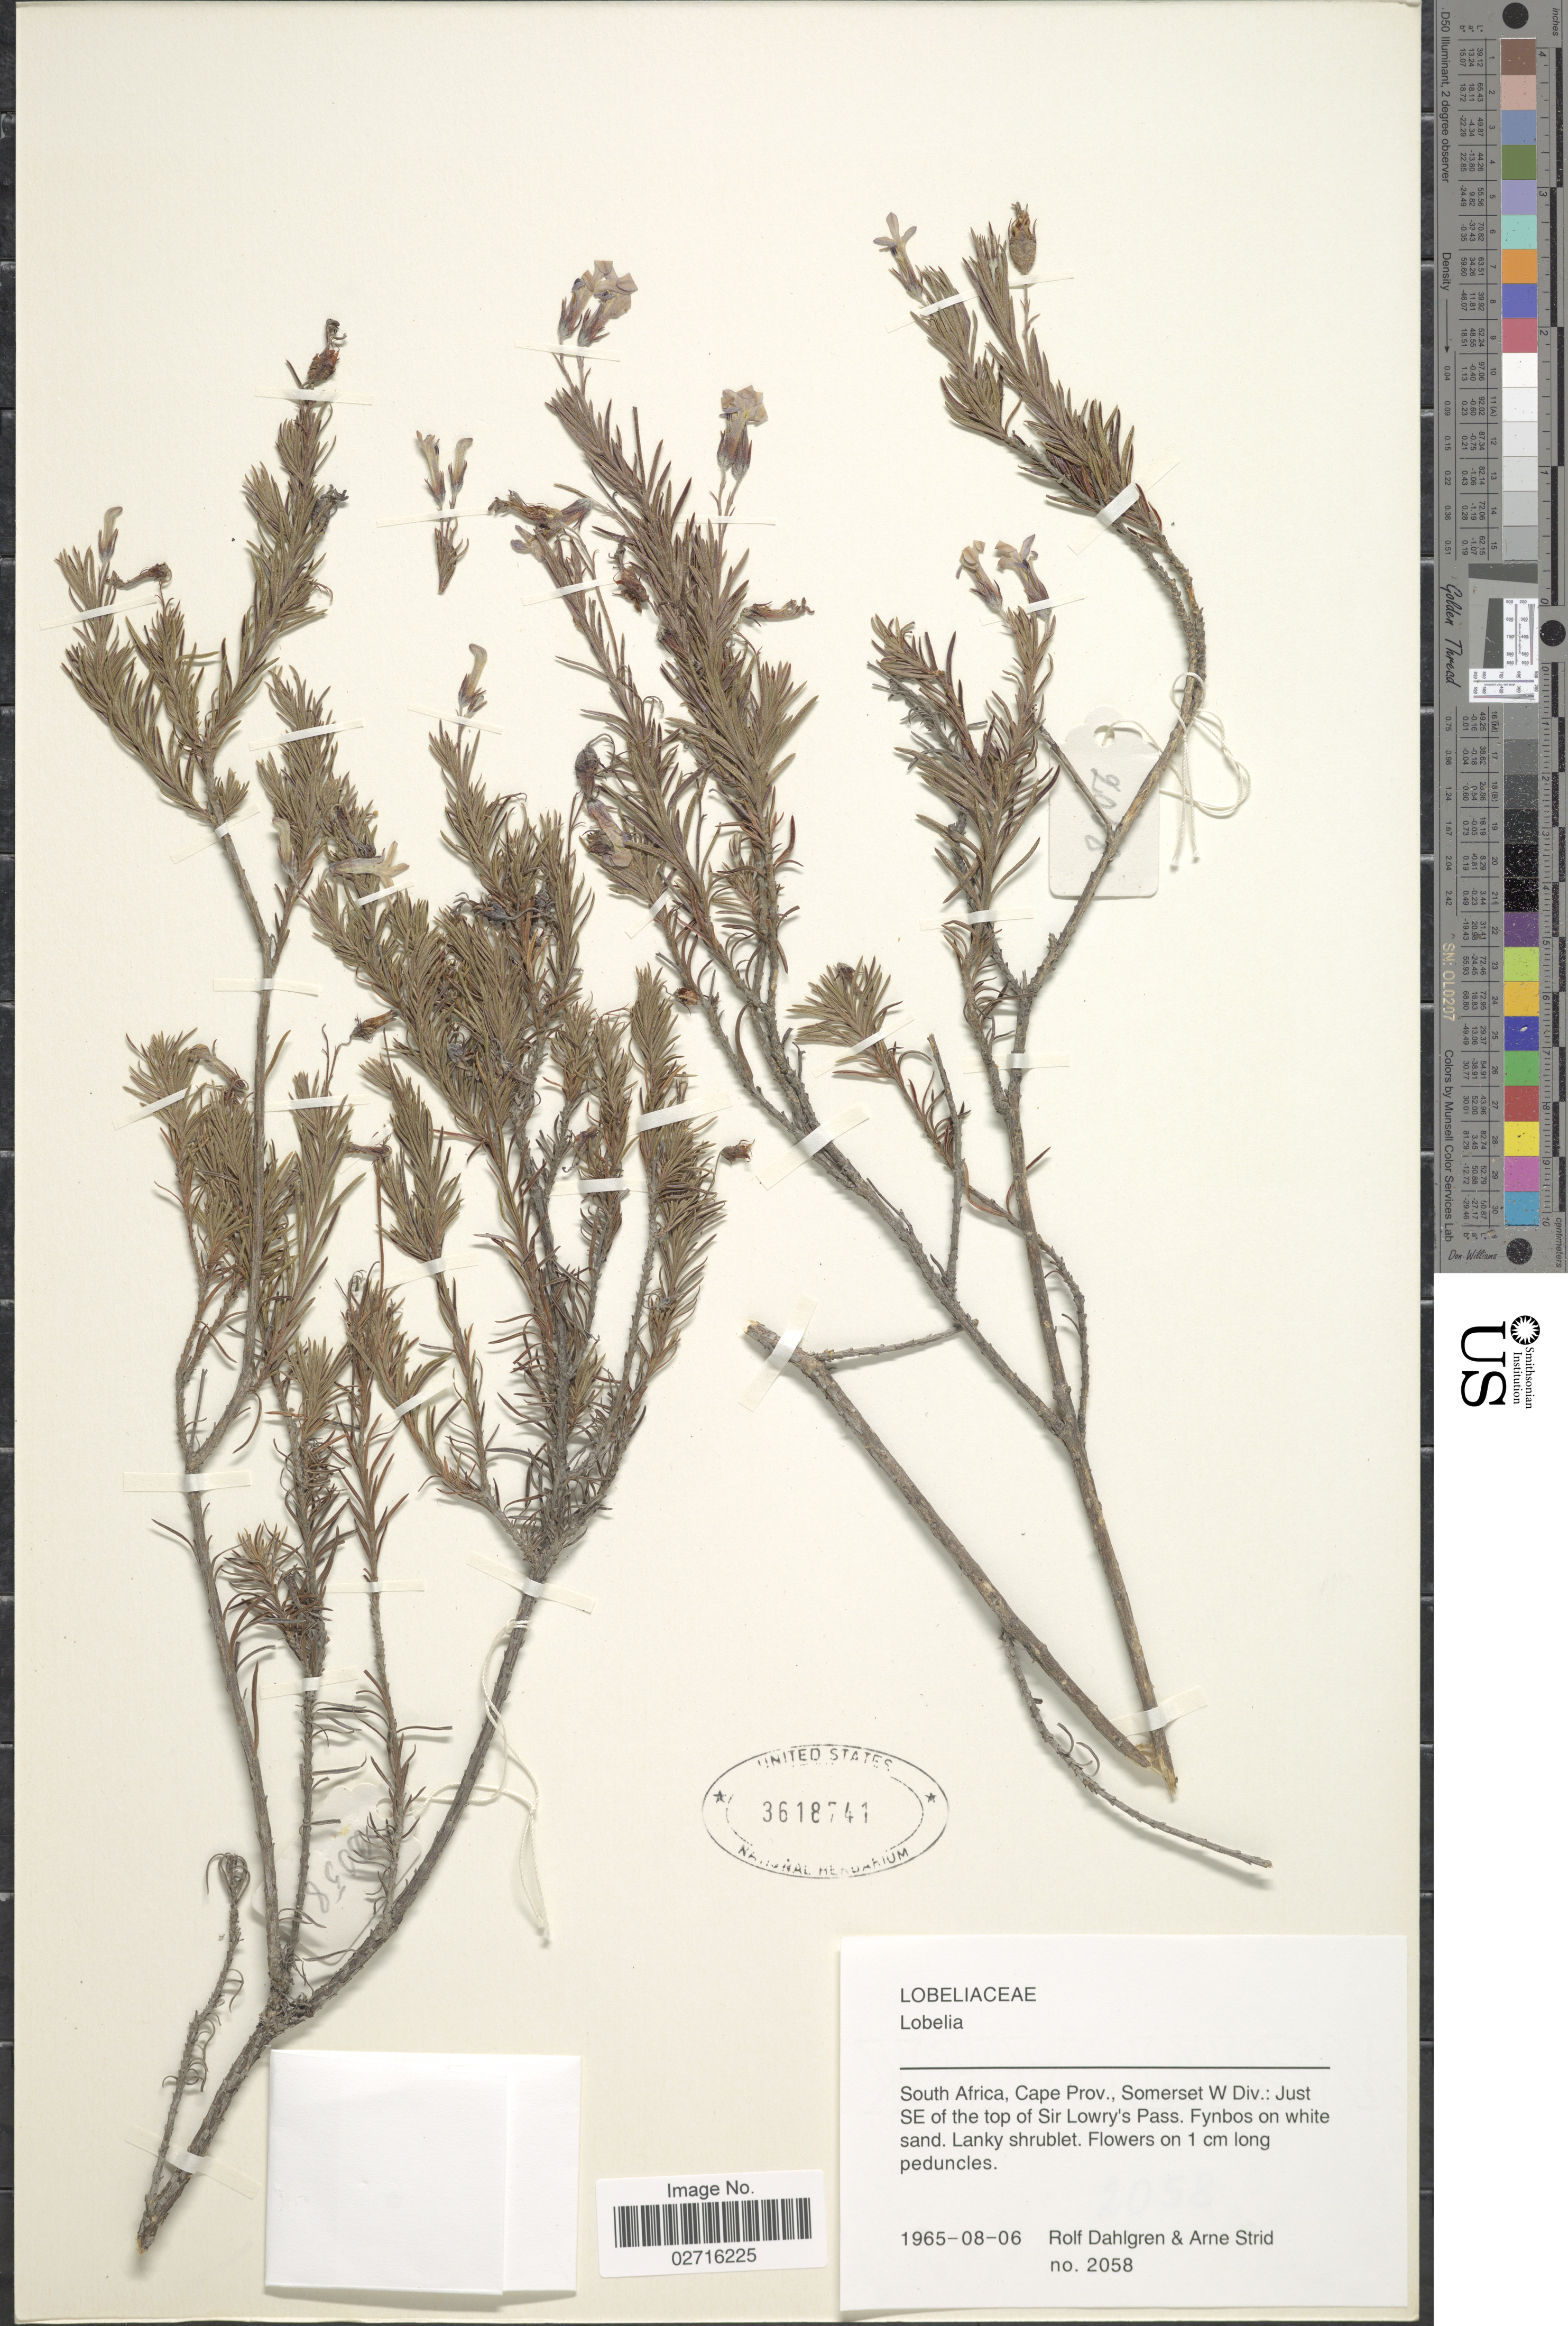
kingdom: Plantae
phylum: Tracheophyta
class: Magnoliopsida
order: Asterales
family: Campanulaceae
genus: Lobelia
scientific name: Lobelia sp.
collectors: R. Dahlgren & A. Strid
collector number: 2058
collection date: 1965-08-06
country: South Africa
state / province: Western Cape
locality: Somerset W Div.: Just SE of the top of Sir Lowry's Pass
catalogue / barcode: US 3618741